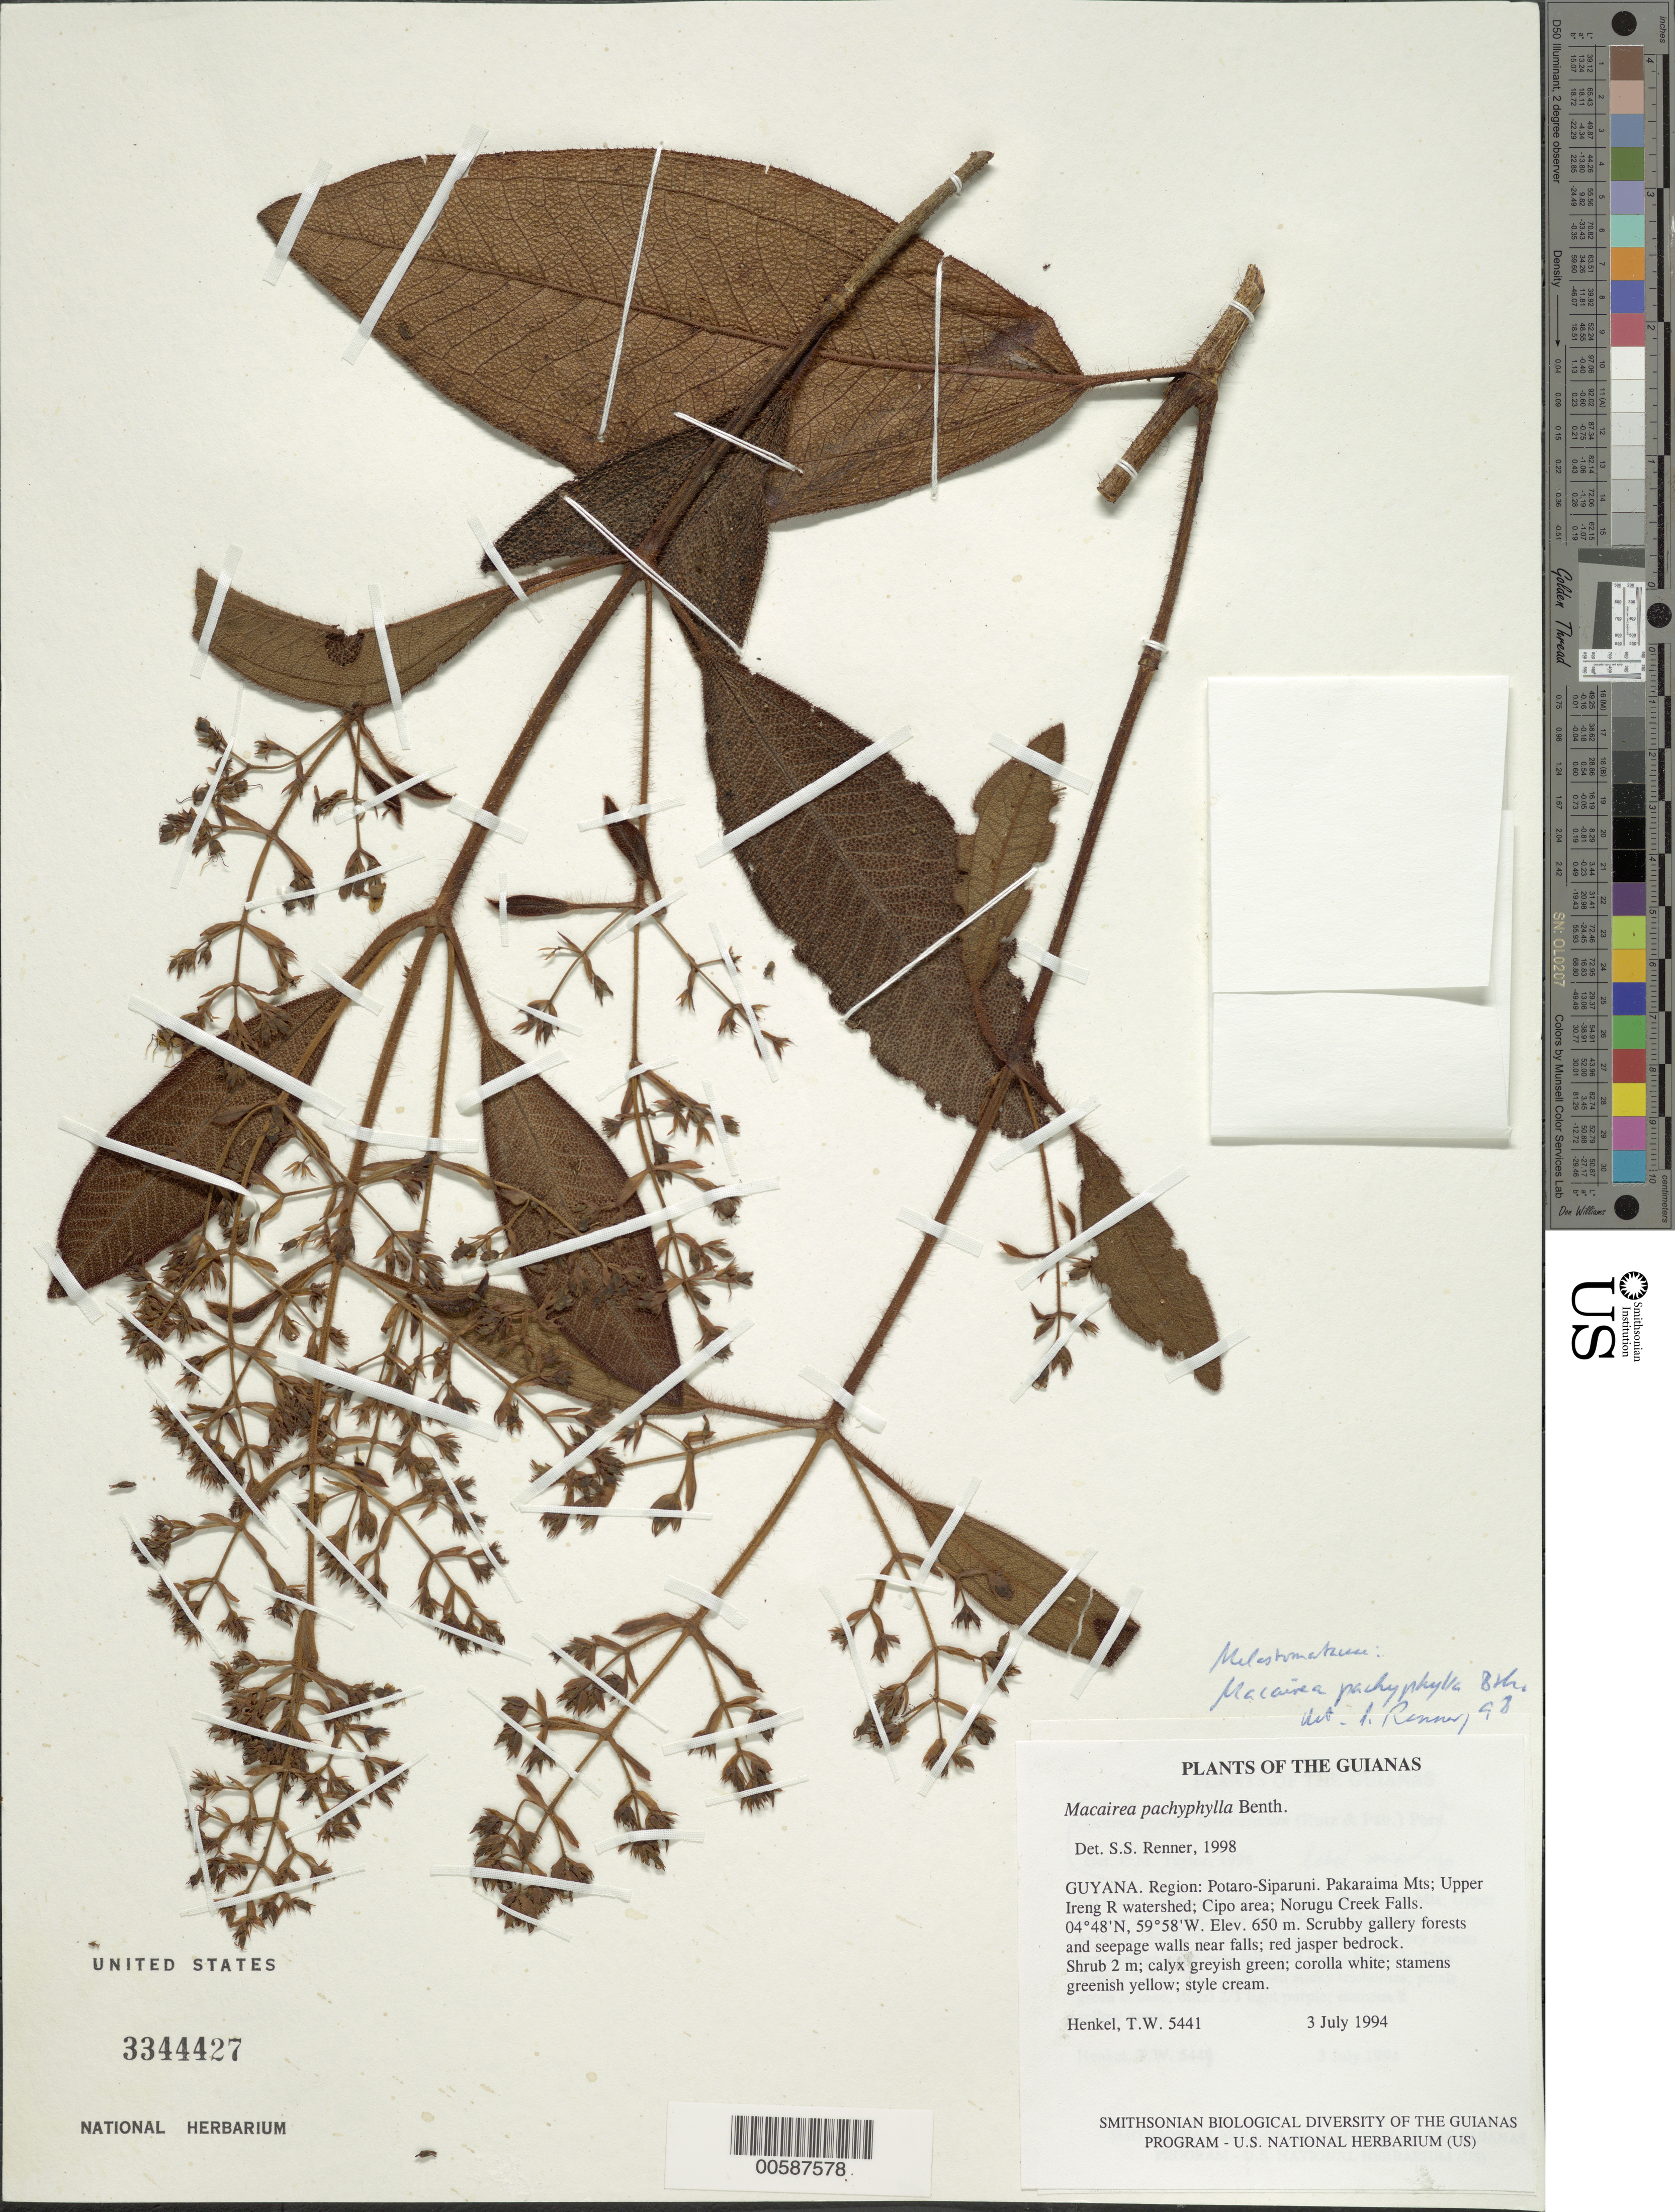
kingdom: Plantae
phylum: Tracheophyta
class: Magnoliopsida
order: Myrtales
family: Melastomataceae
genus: Macairea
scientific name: Macairea pachyphylla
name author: Benth.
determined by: Almeda, F.; Penneys, D. S.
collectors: T. Henkel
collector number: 5441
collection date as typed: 3 July 1994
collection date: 1994-07-03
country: Guyana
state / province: Potaro-Siparuni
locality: Pakaraima Mts; Upper Ireng R watershed; Cipo area; Norugu Creek Falls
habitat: Scrubby gallery forests and seepage walls near falls; red jasper bedrock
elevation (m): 650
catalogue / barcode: US 3344427